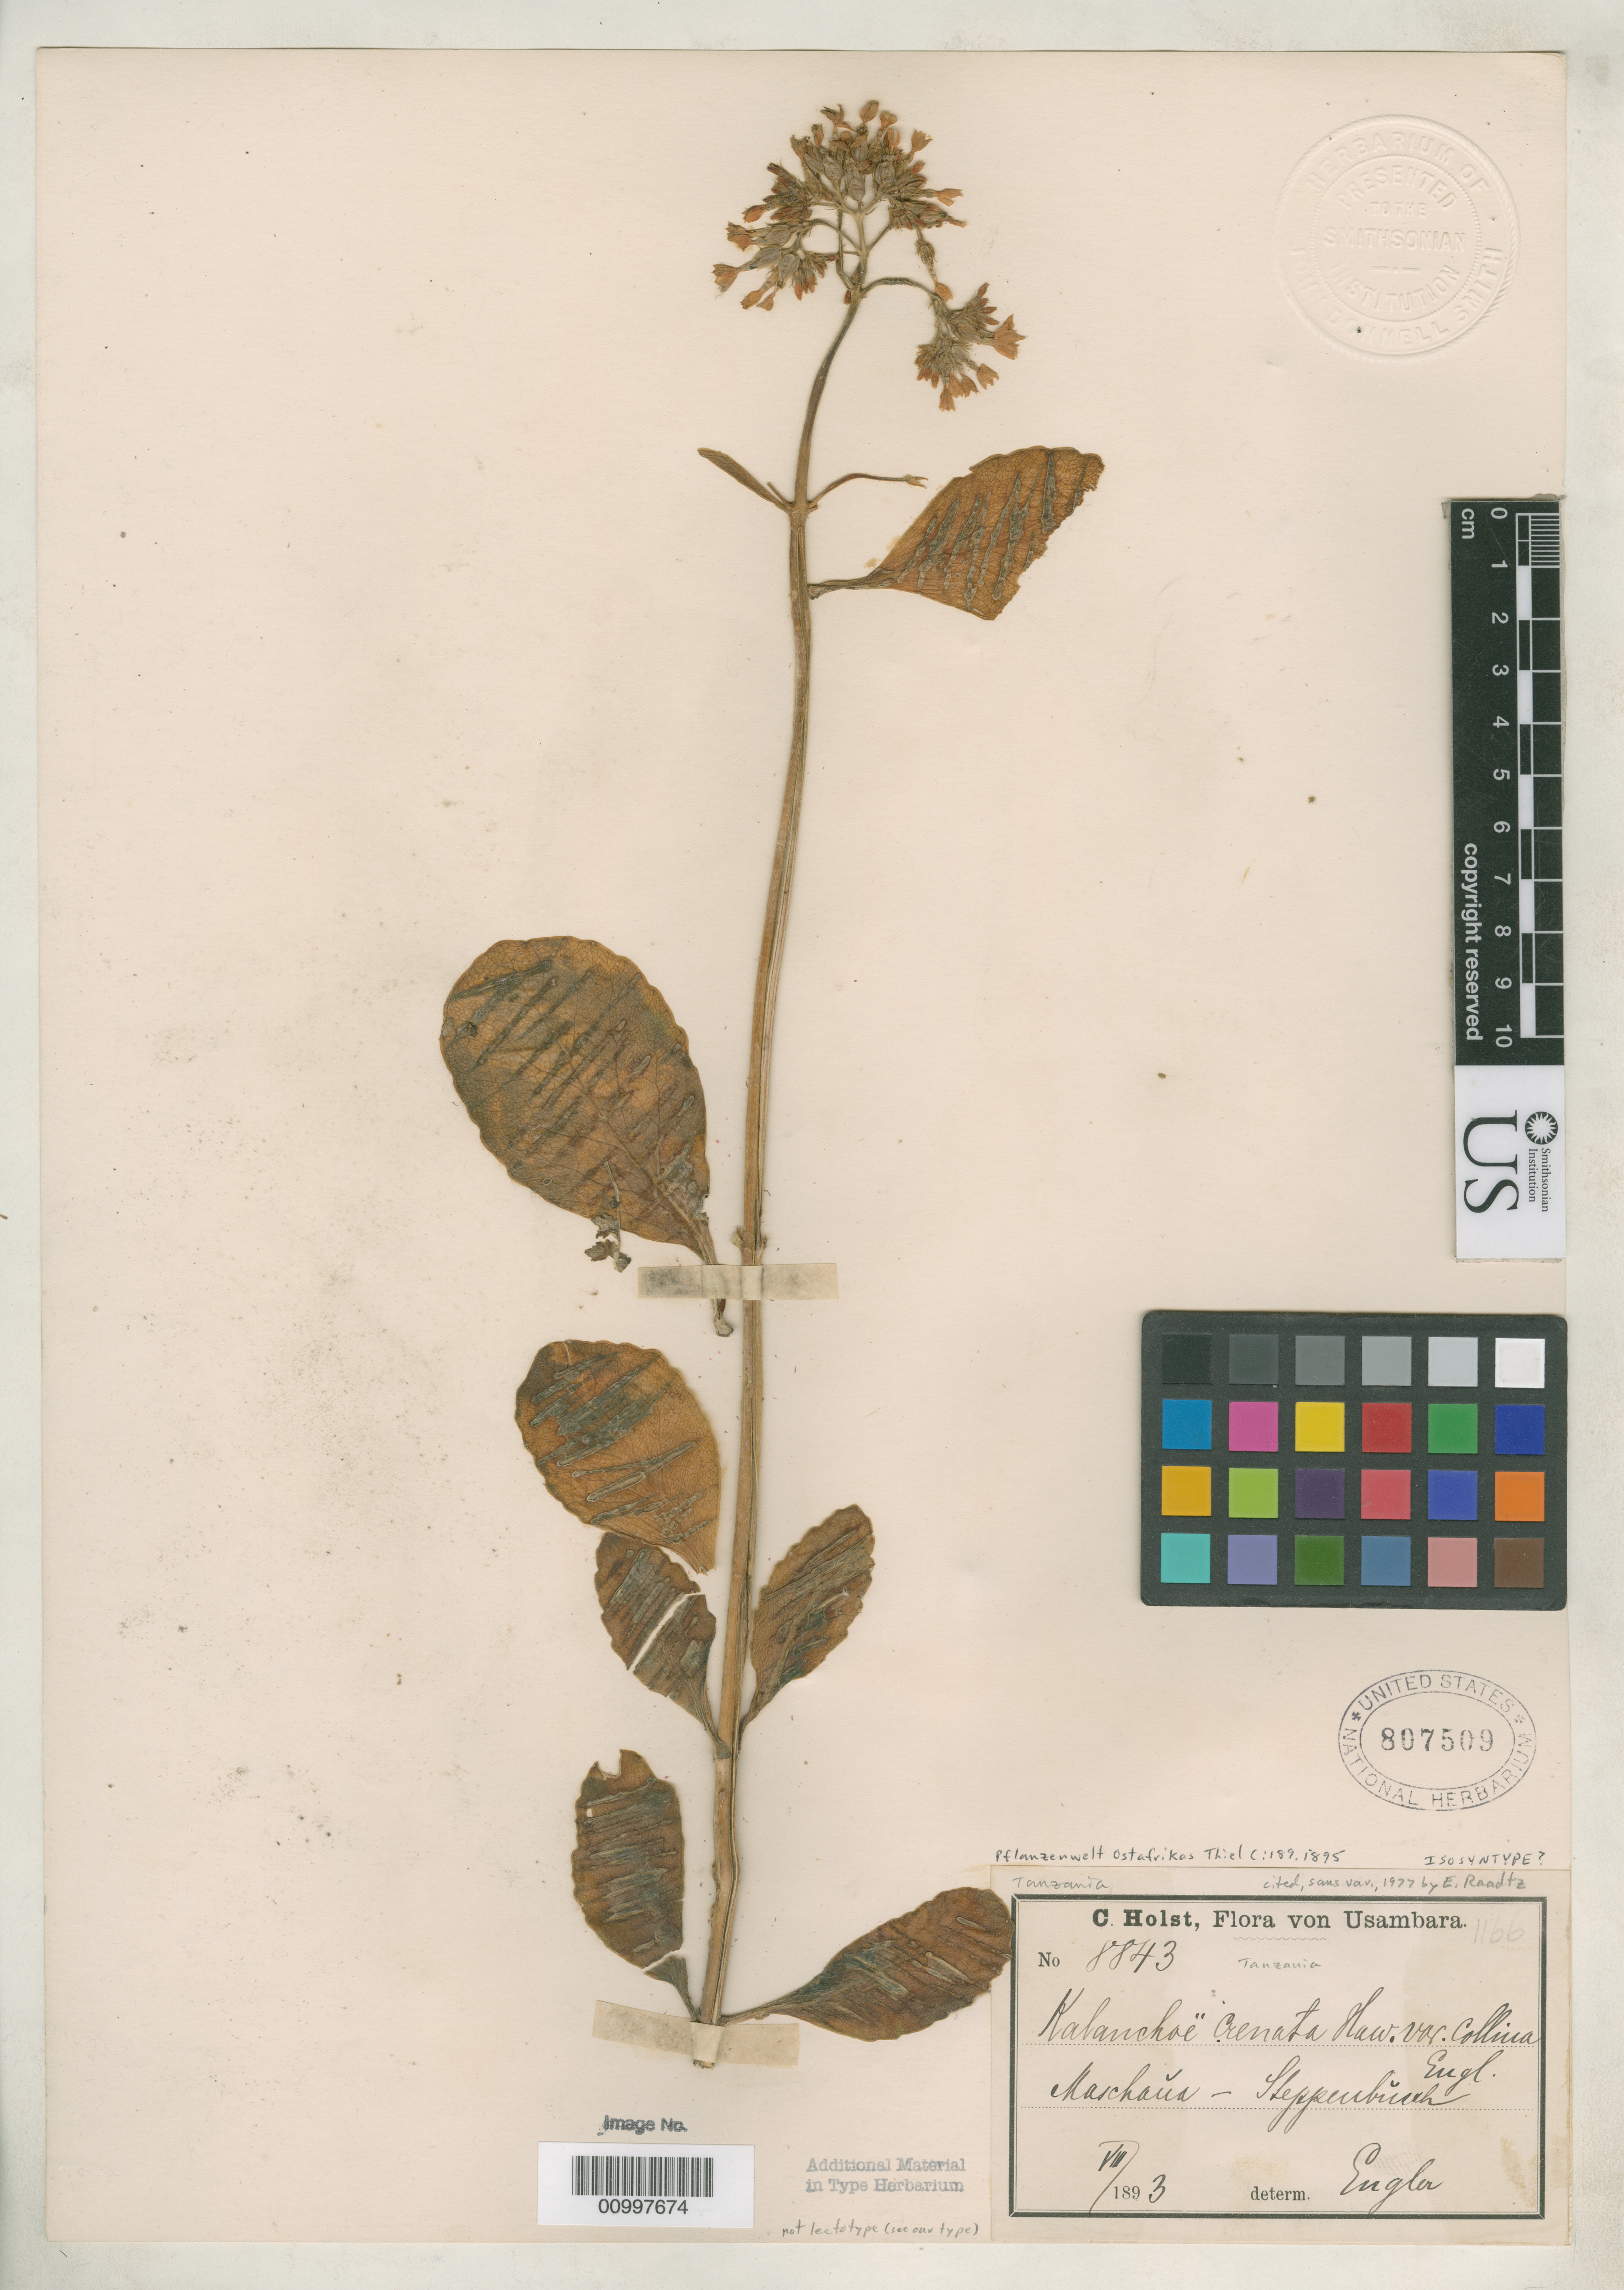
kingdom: Plantae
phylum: Tracheophyta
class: Magnoliopsida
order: Saxifragales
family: Crassulaceae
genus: Kalanchoe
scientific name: Kalanchoe crenata var. collina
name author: Engl.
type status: Isosyntype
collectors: C. H. Holst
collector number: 8843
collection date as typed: Aug 1893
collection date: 1893-08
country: Tanzania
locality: Usambara, Maschaua.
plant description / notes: Lectotype collection is Holst 8907.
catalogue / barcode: US 807509